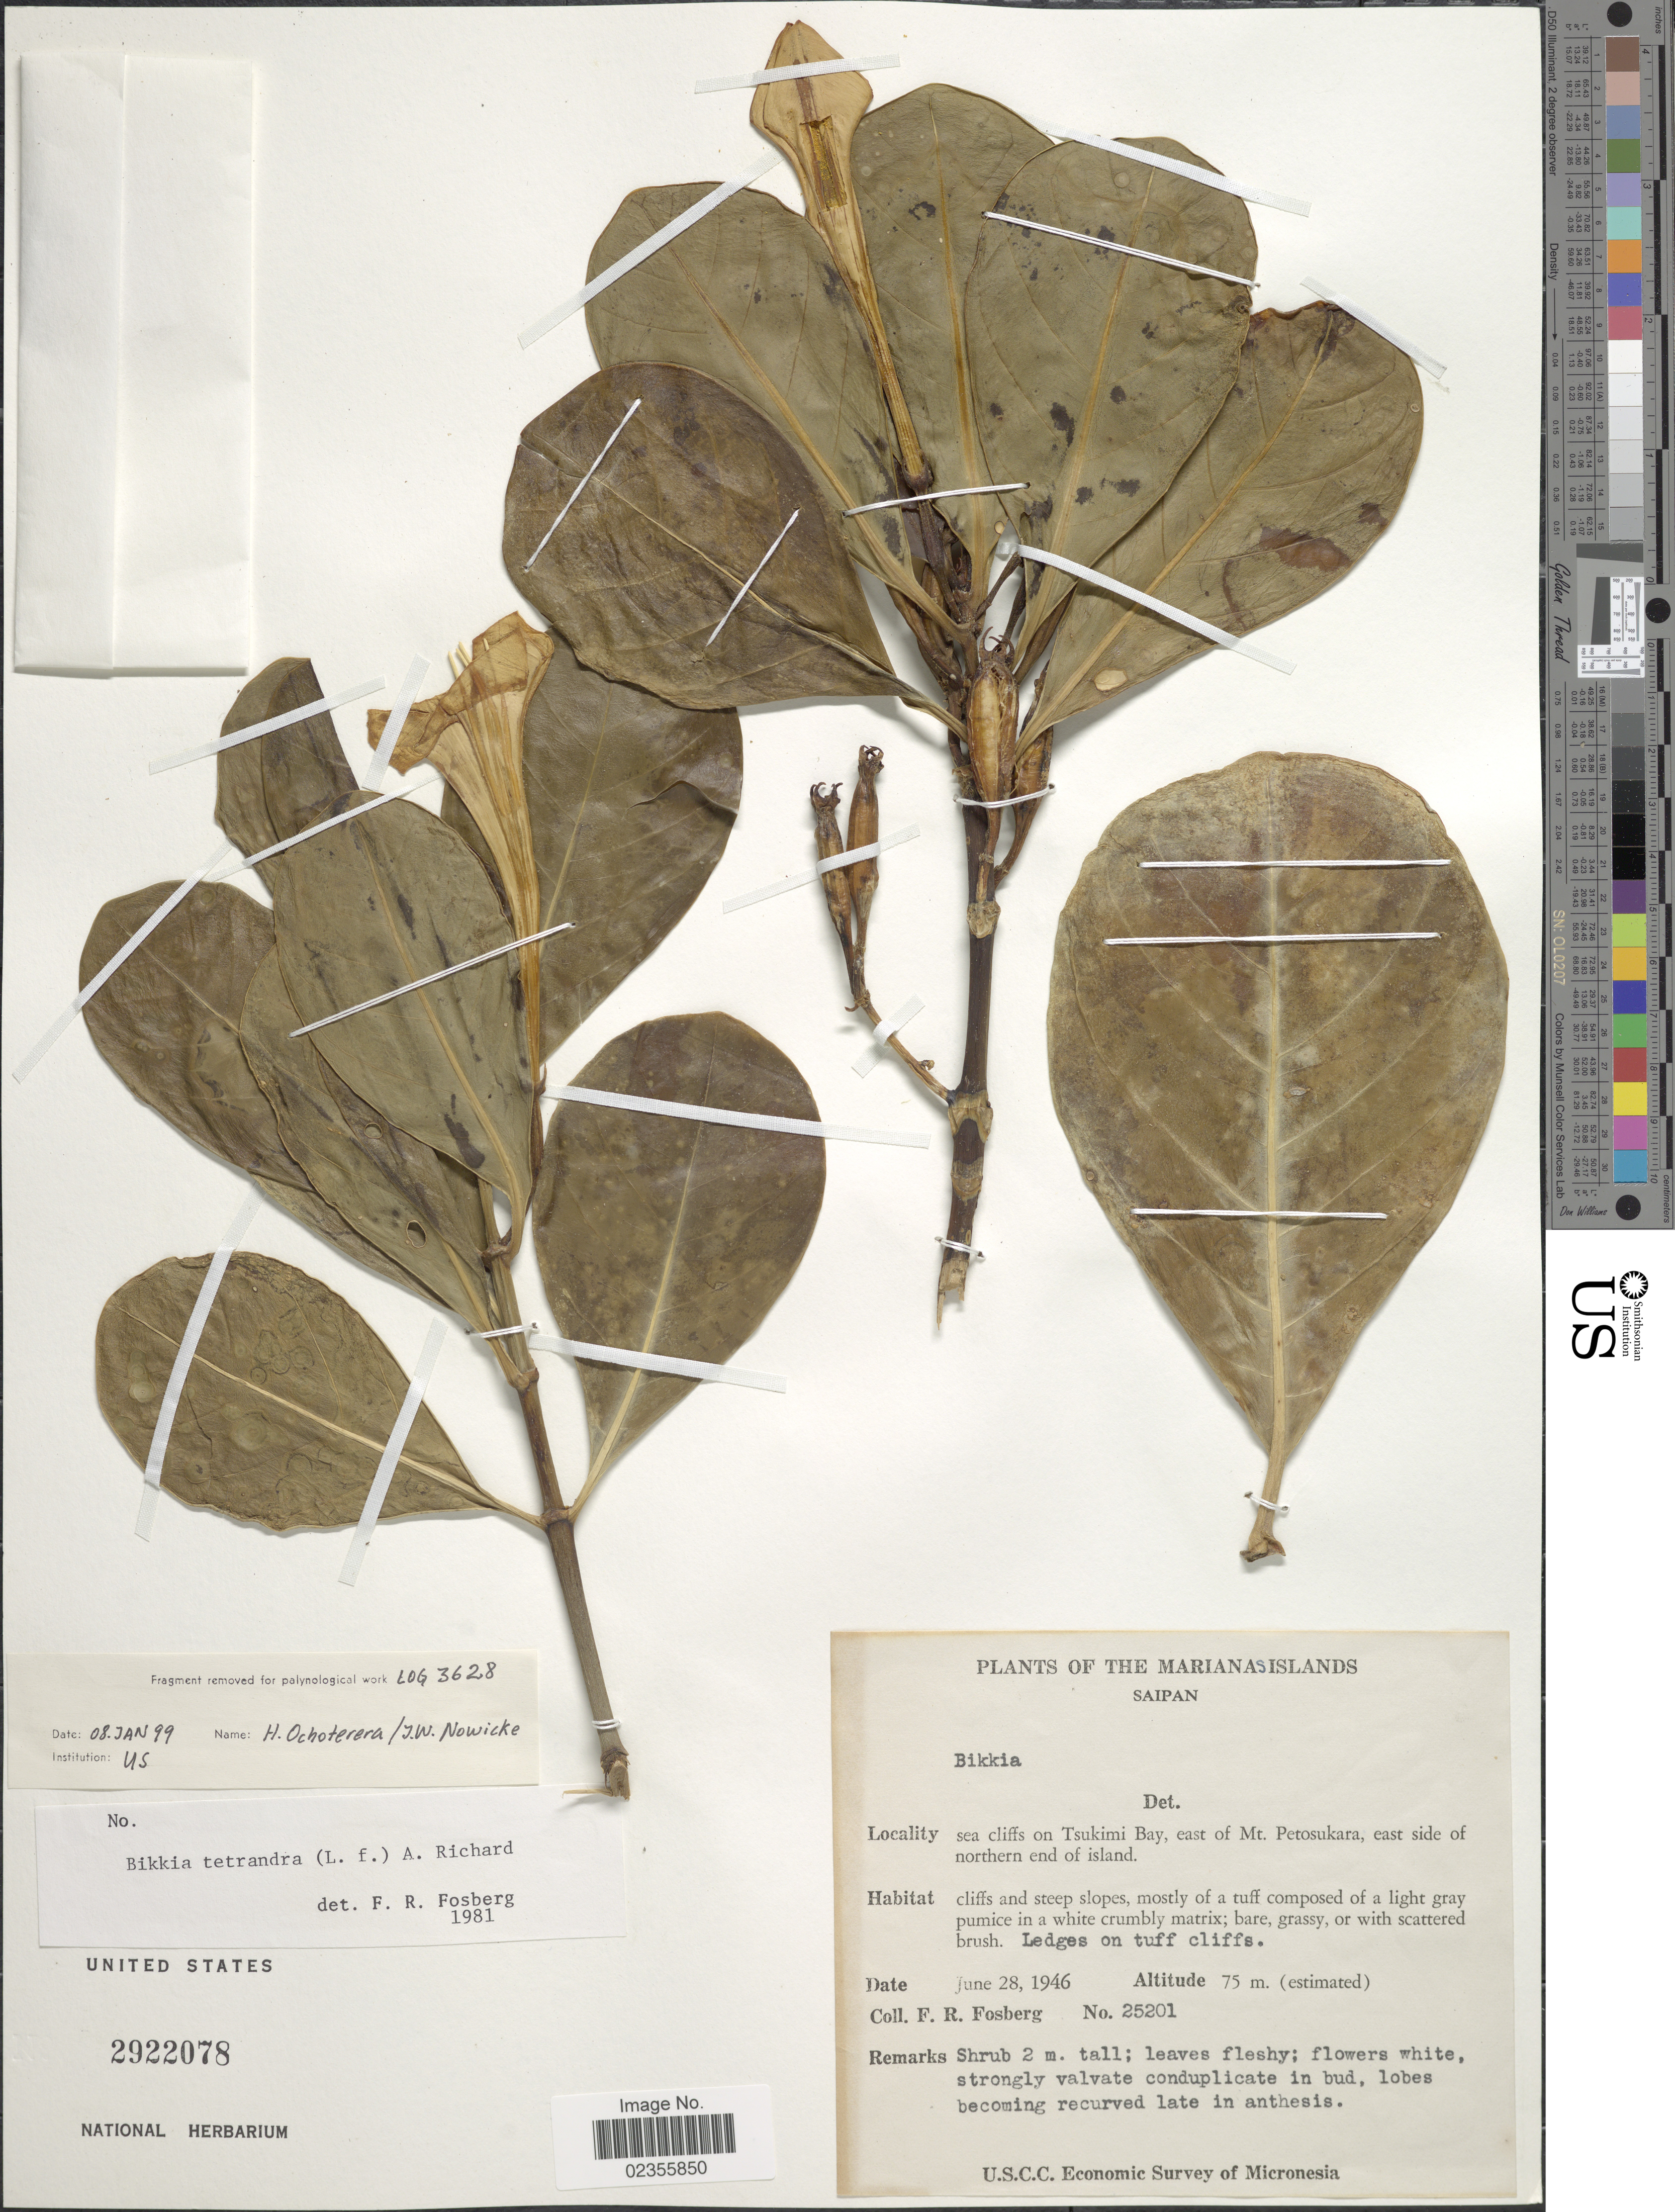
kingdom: Plantae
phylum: Tracheophyta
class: Magnoliopsida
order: Gentianales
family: Rubiaceae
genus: Bikkia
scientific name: Bikkia tetrandra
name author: (L. f.) A. Rich.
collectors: F. R. Fosberg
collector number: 25201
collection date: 1946-06-28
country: Northern Mariana Islands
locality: Saipan, sea cliffs on Tsukimi Bay, east of Mt. Perosukara, east side of northern end of island.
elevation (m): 75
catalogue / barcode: US 2922078